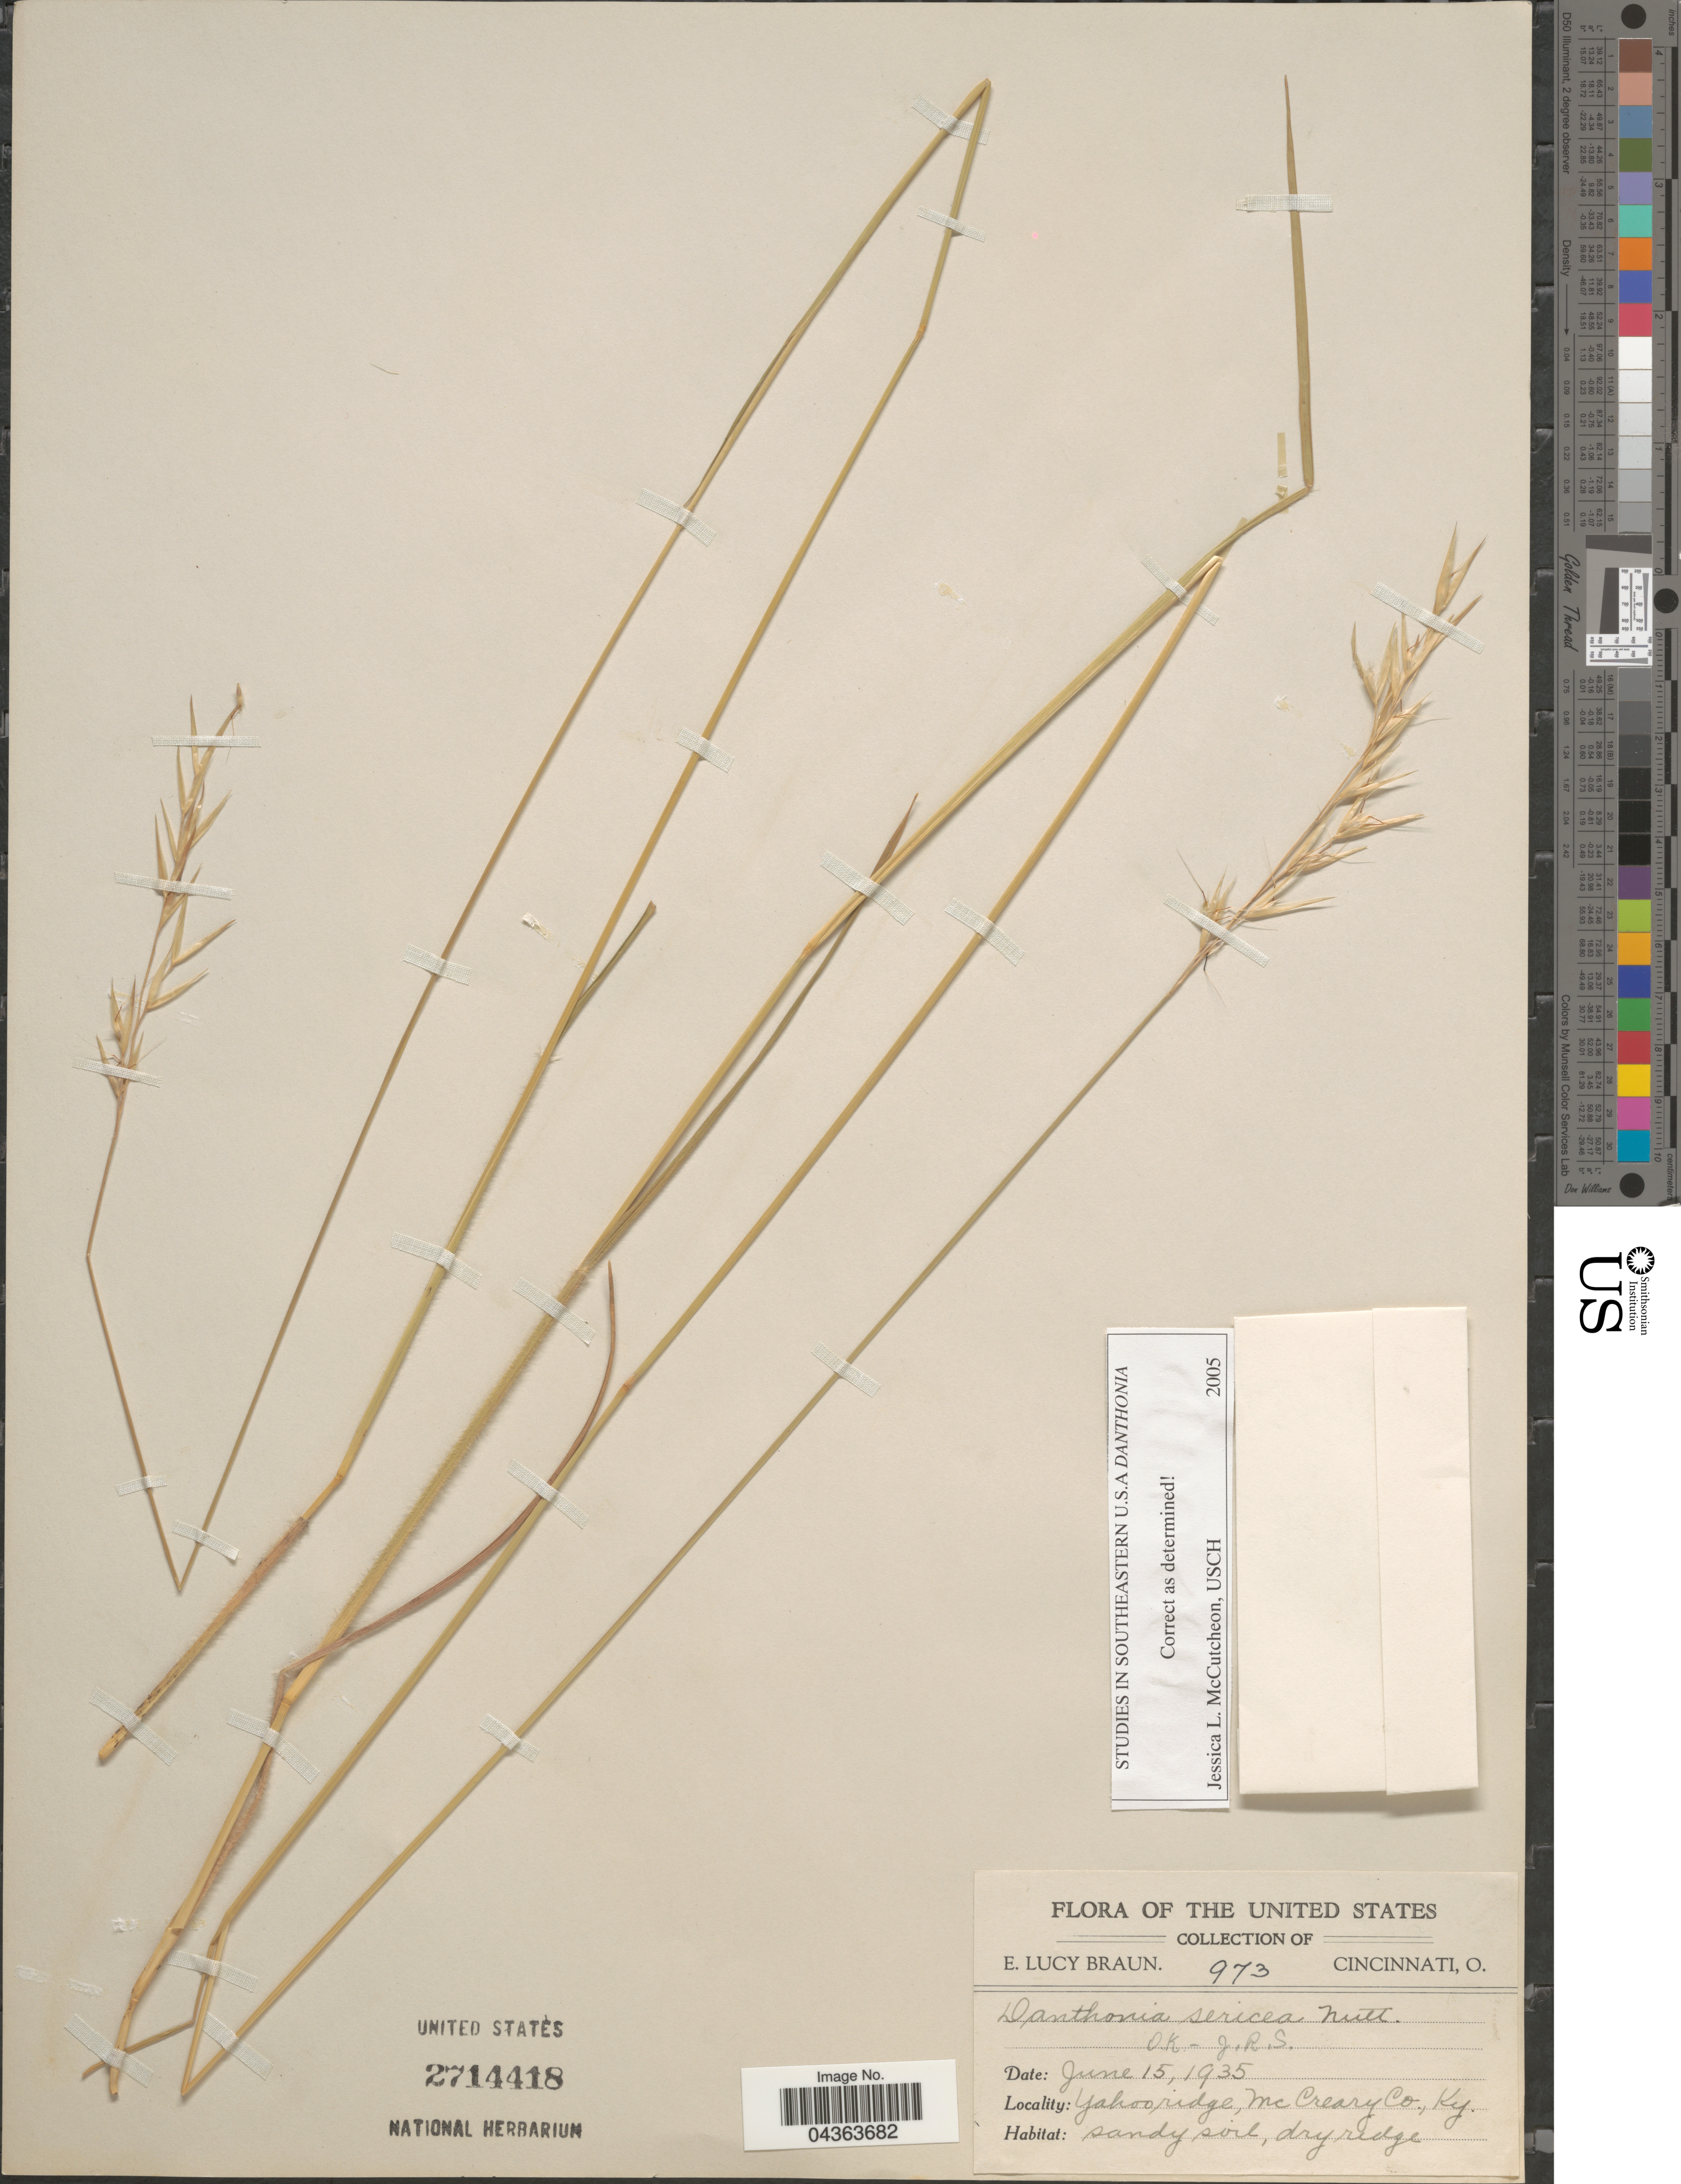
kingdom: Plantae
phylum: Tracheophyta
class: Liliopsida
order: Poales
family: Poaceae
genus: Danthonia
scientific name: Danthonia sericea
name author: Nutt.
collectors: E. L. Braun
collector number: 973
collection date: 1935-06-16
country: United States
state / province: Kentucky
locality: Yahoo ridge, Mc Creary Co.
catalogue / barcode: US 2714418